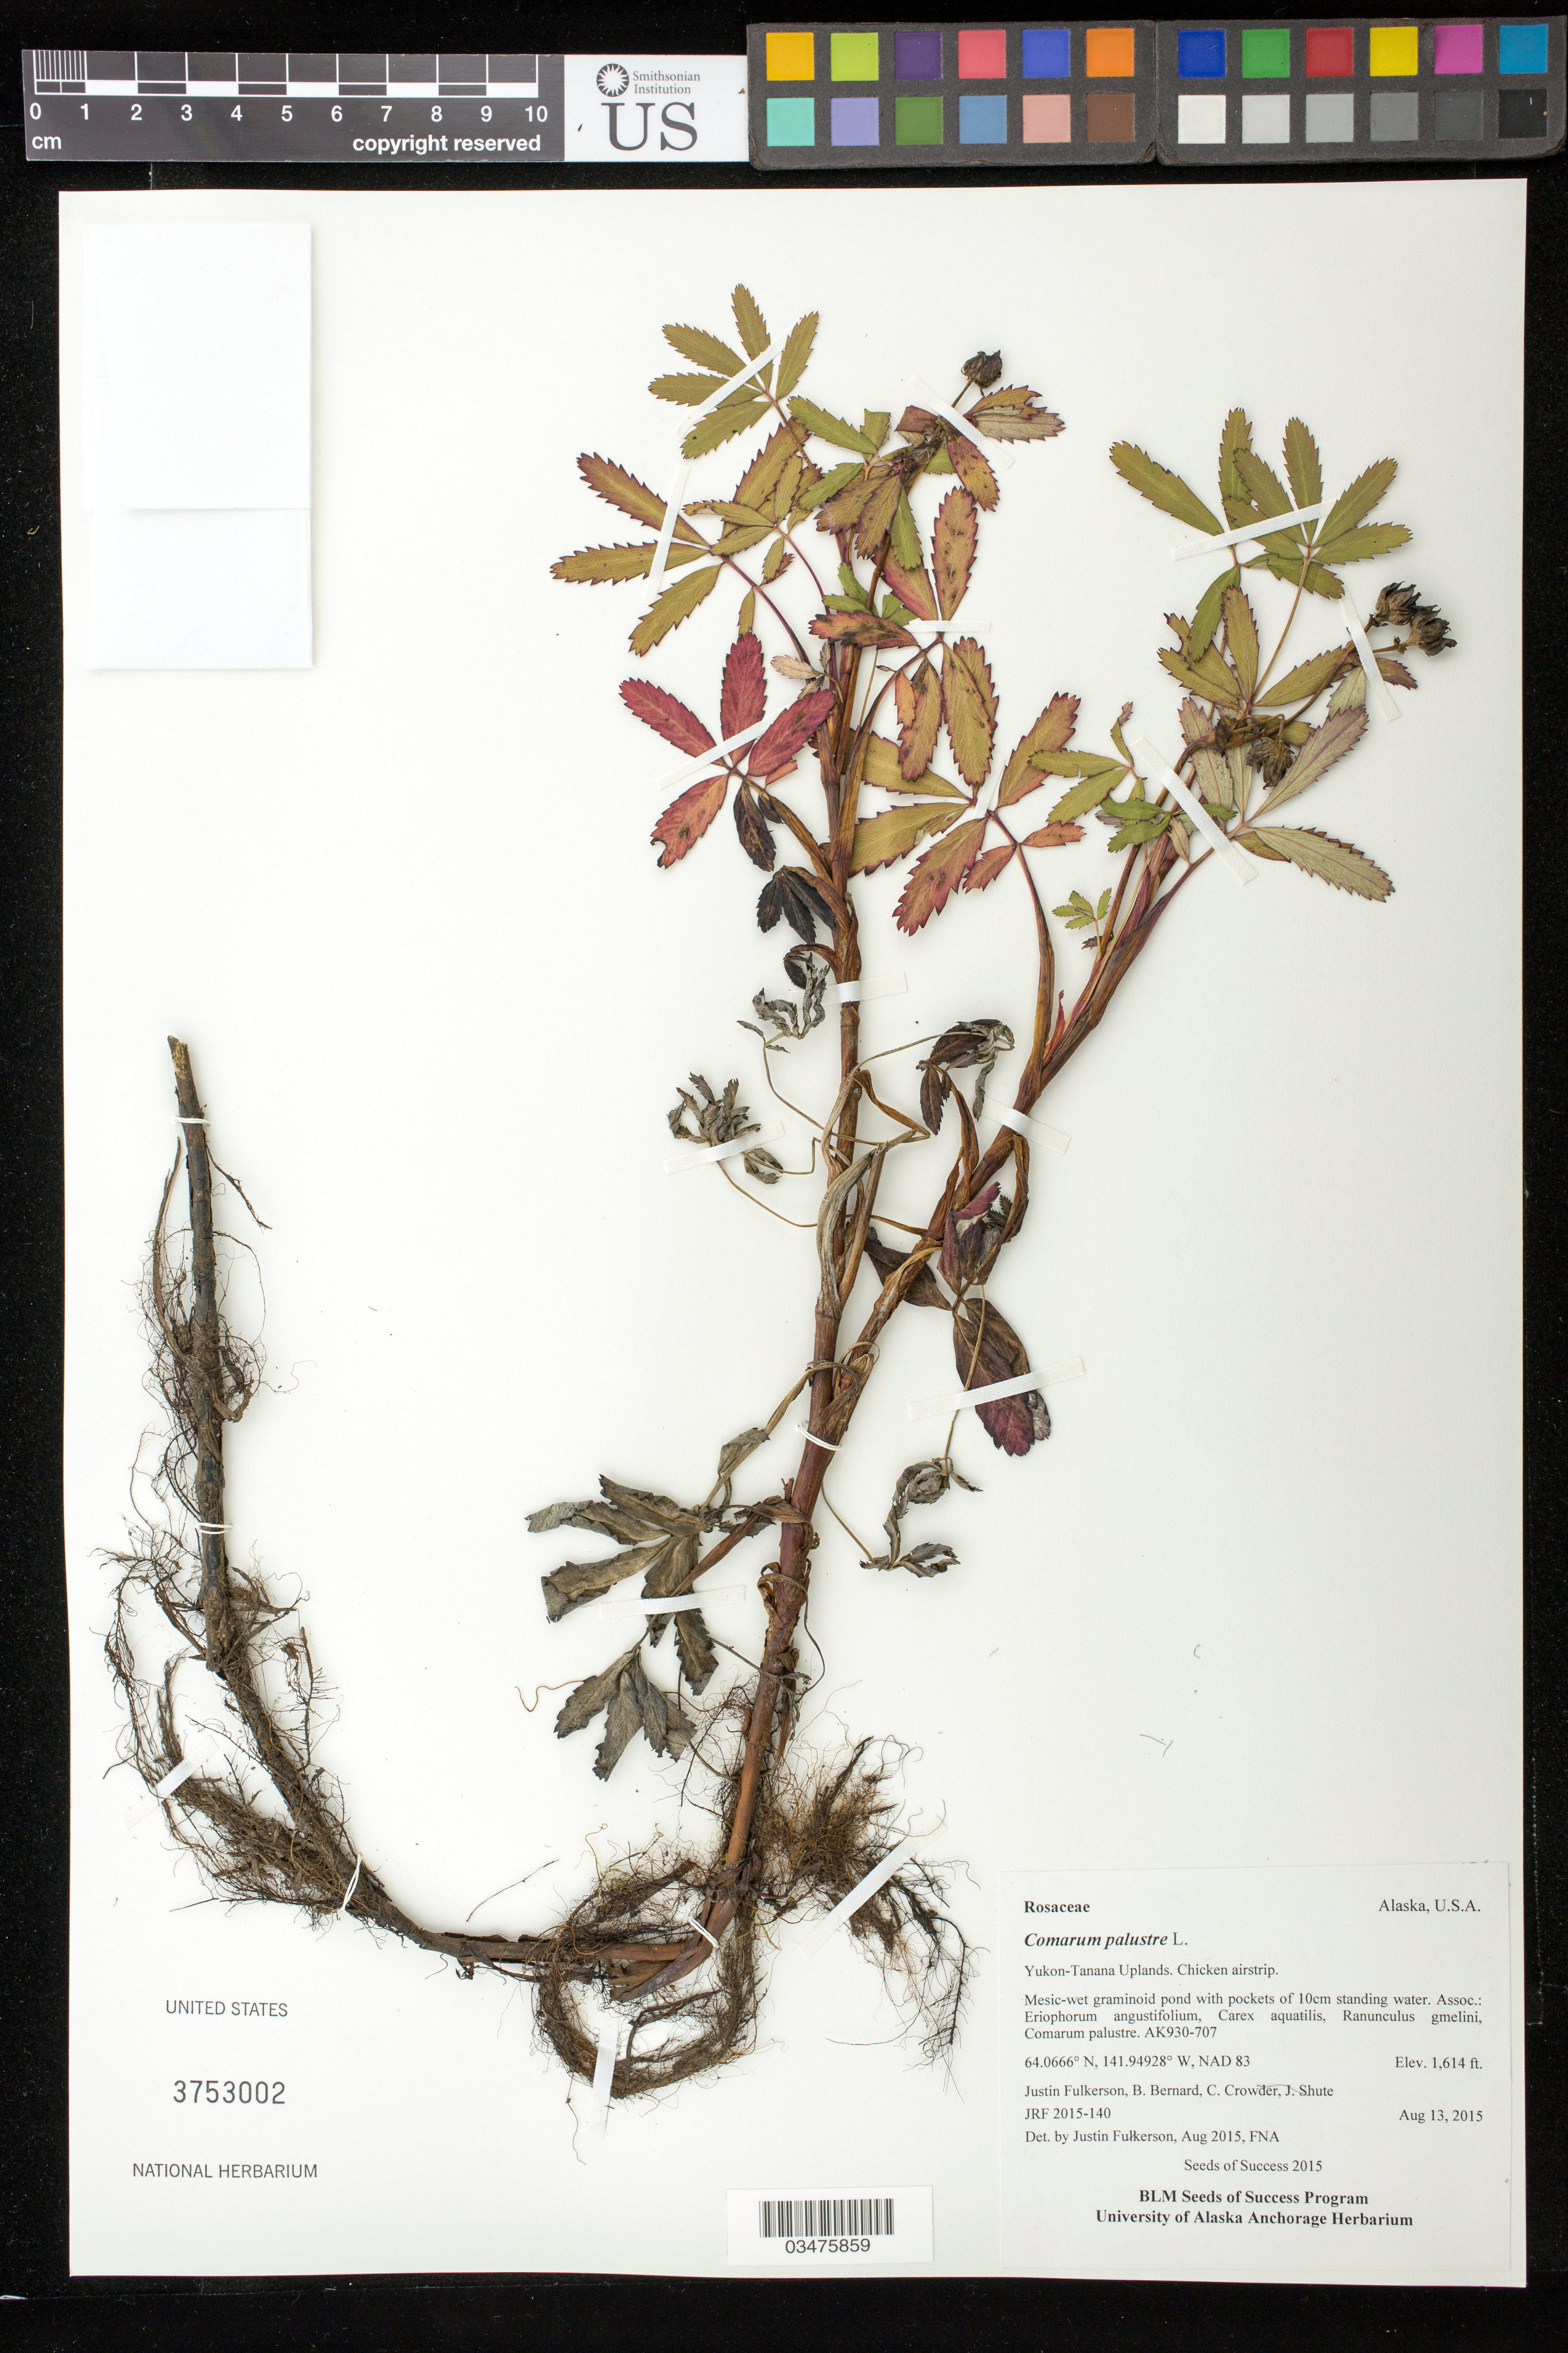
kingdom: Plantae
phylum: Tracheophyta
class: Magnoliopsida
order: Rosales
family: Rosaceae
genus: Comarum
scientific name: Comarum palustre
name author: L.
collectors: J. Fulkerson, C. Crowder, J. Shute & B. Bernard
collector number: AK930-707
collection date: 2015-08-13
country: United States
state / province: Alaska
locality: Yukon-Tanana Uplands. Chicken airstrip.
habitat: Mesic-wet graminoid pond with pockets of 10 cm standing water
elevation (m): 492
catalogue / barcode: US 3753002